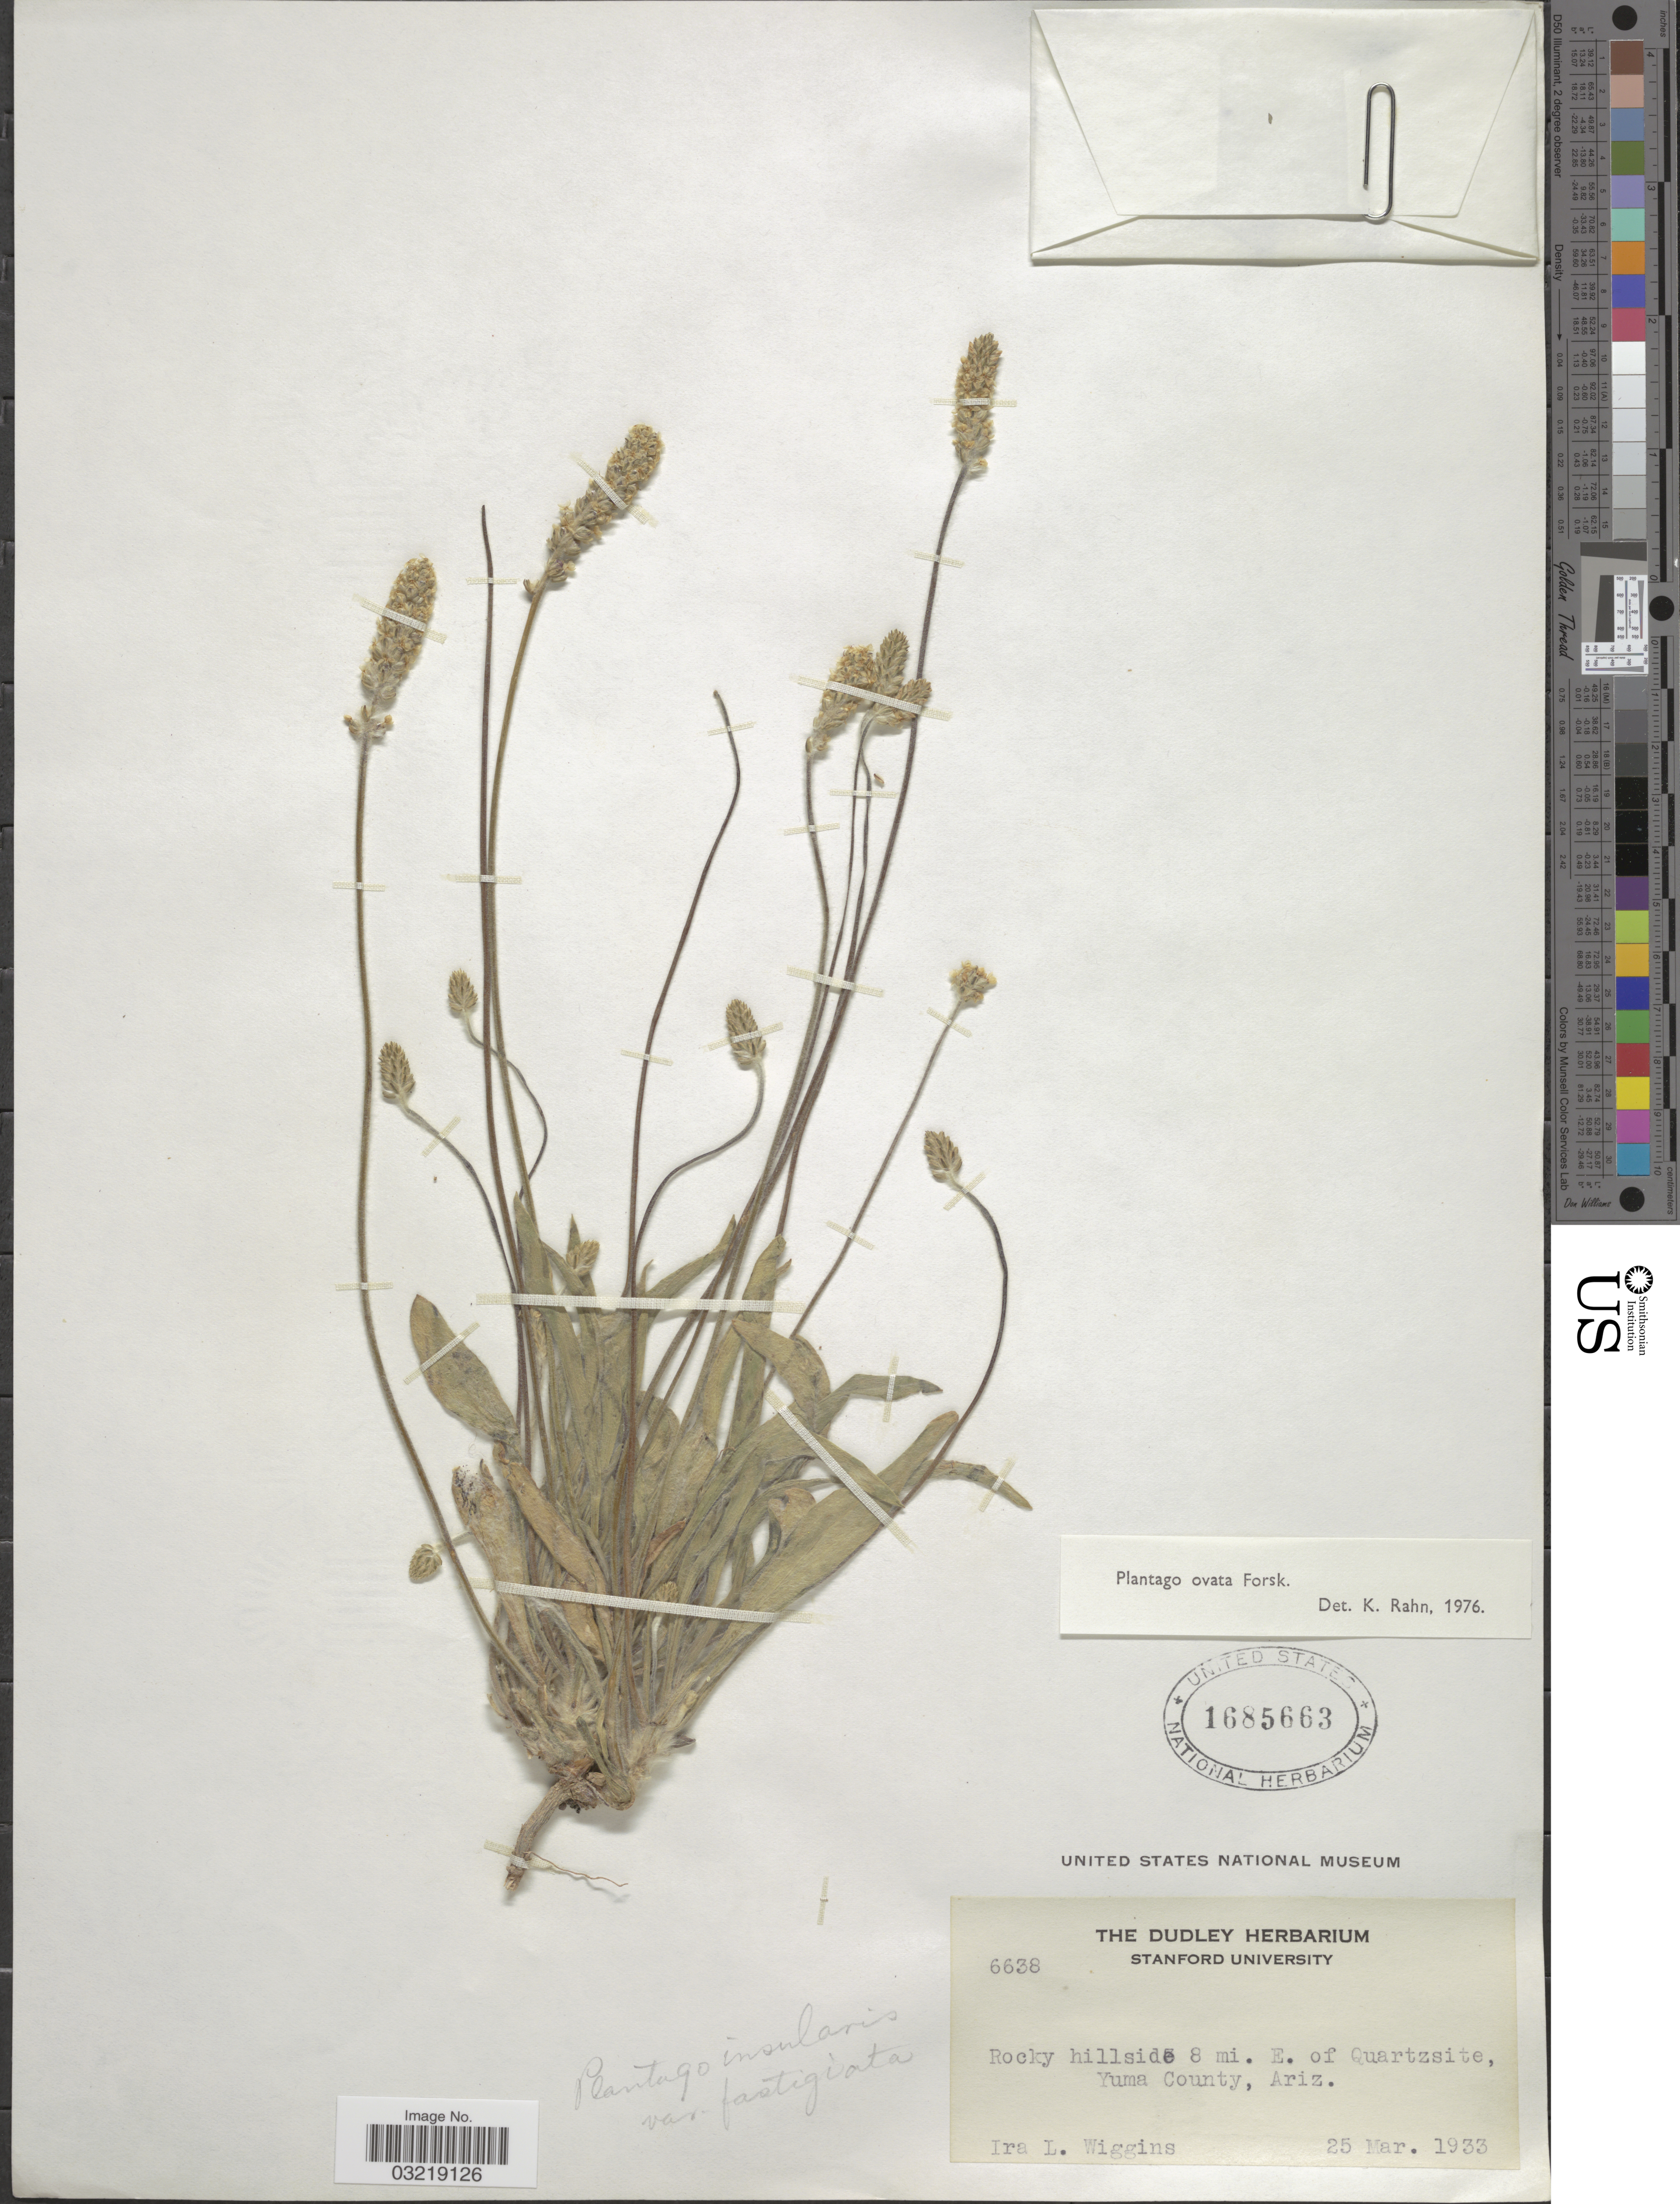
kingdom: Plantae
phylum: Tracheophyta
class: Magnoliopsida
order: Lamiales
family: Plantaginaceae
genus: Plantago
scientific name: Plantago ovata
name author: Forssk.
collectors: I. L. Wiggins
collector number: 6638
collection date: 1933-03-25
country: United States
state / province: Arizona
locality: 8 mi. E. of Quartzsite, Yuma County.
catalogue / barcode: US 1685663